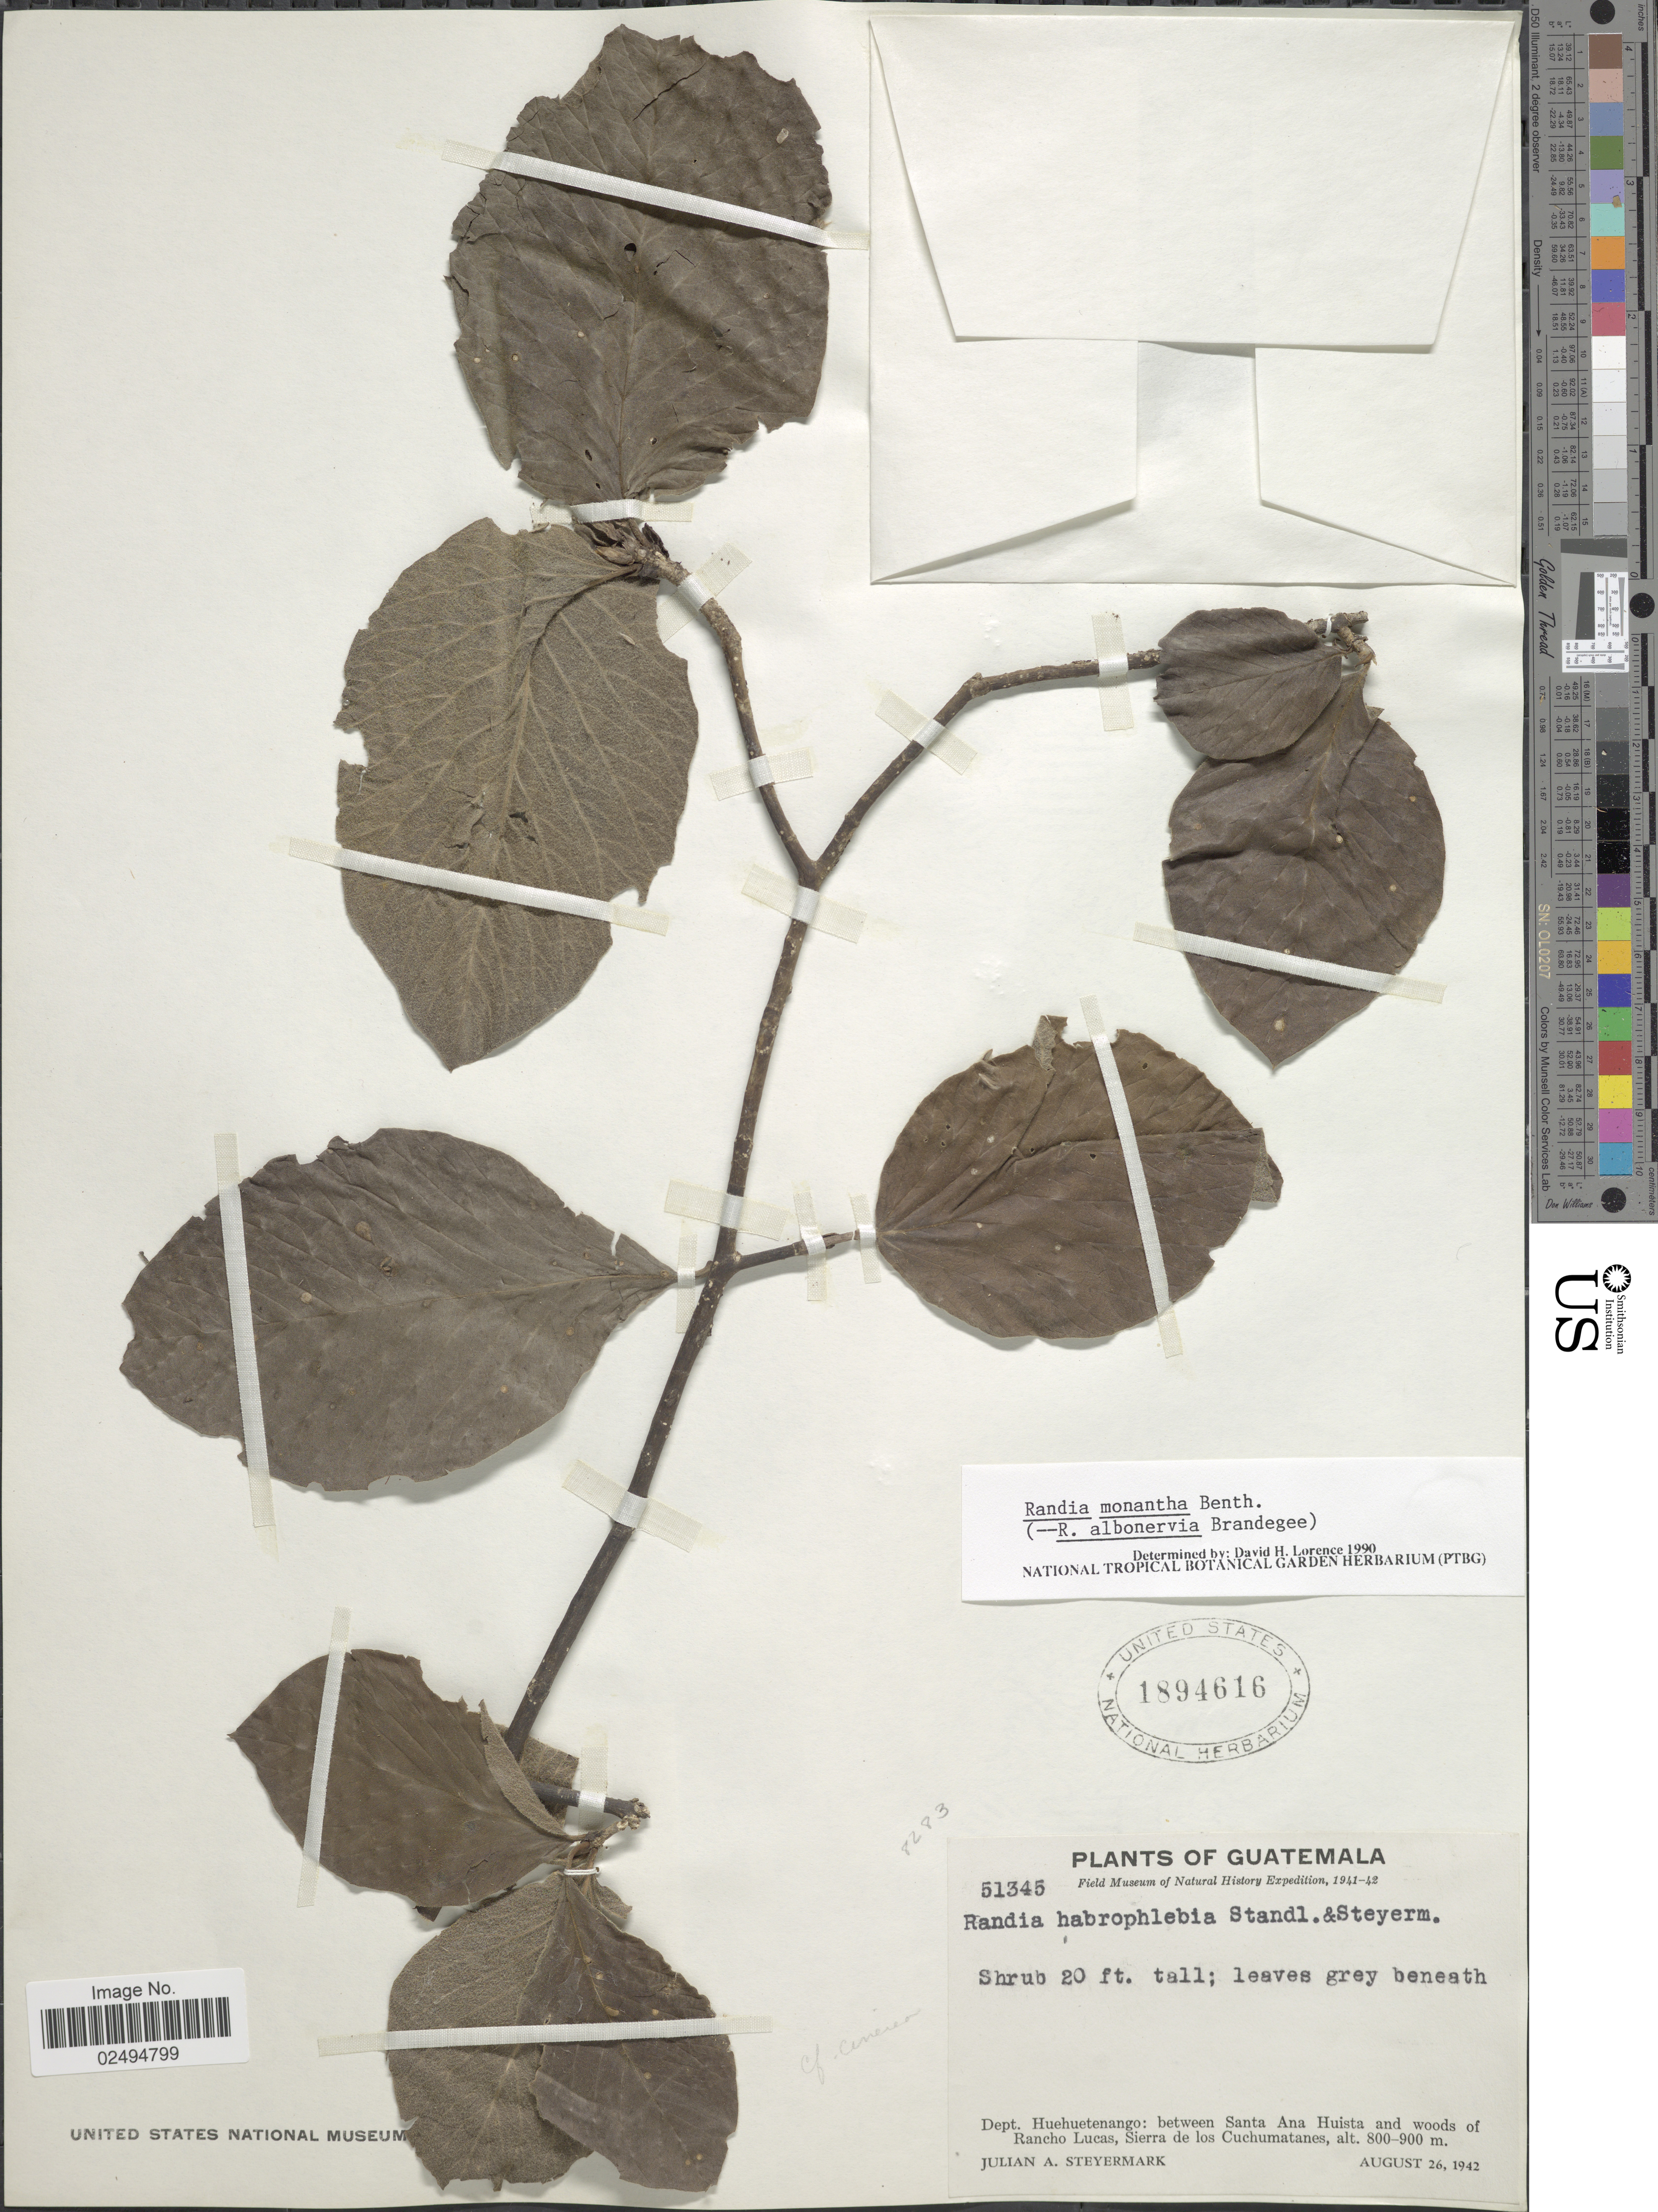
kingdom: Plantae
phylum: Tracheophyta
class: Magnoliopsida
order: Gentianales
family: Rubiaceae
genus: Randia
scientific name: Randia monantha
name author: Benth.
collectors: J. Steyermark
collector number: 51345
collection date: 1942-08-26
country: Guatemala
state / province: Huehuetenango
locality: Between Santa Ana Huistra and woods of Rancho Lucas, Sierra de los Cuchumatanes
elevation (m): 800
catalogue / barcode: US 1894616